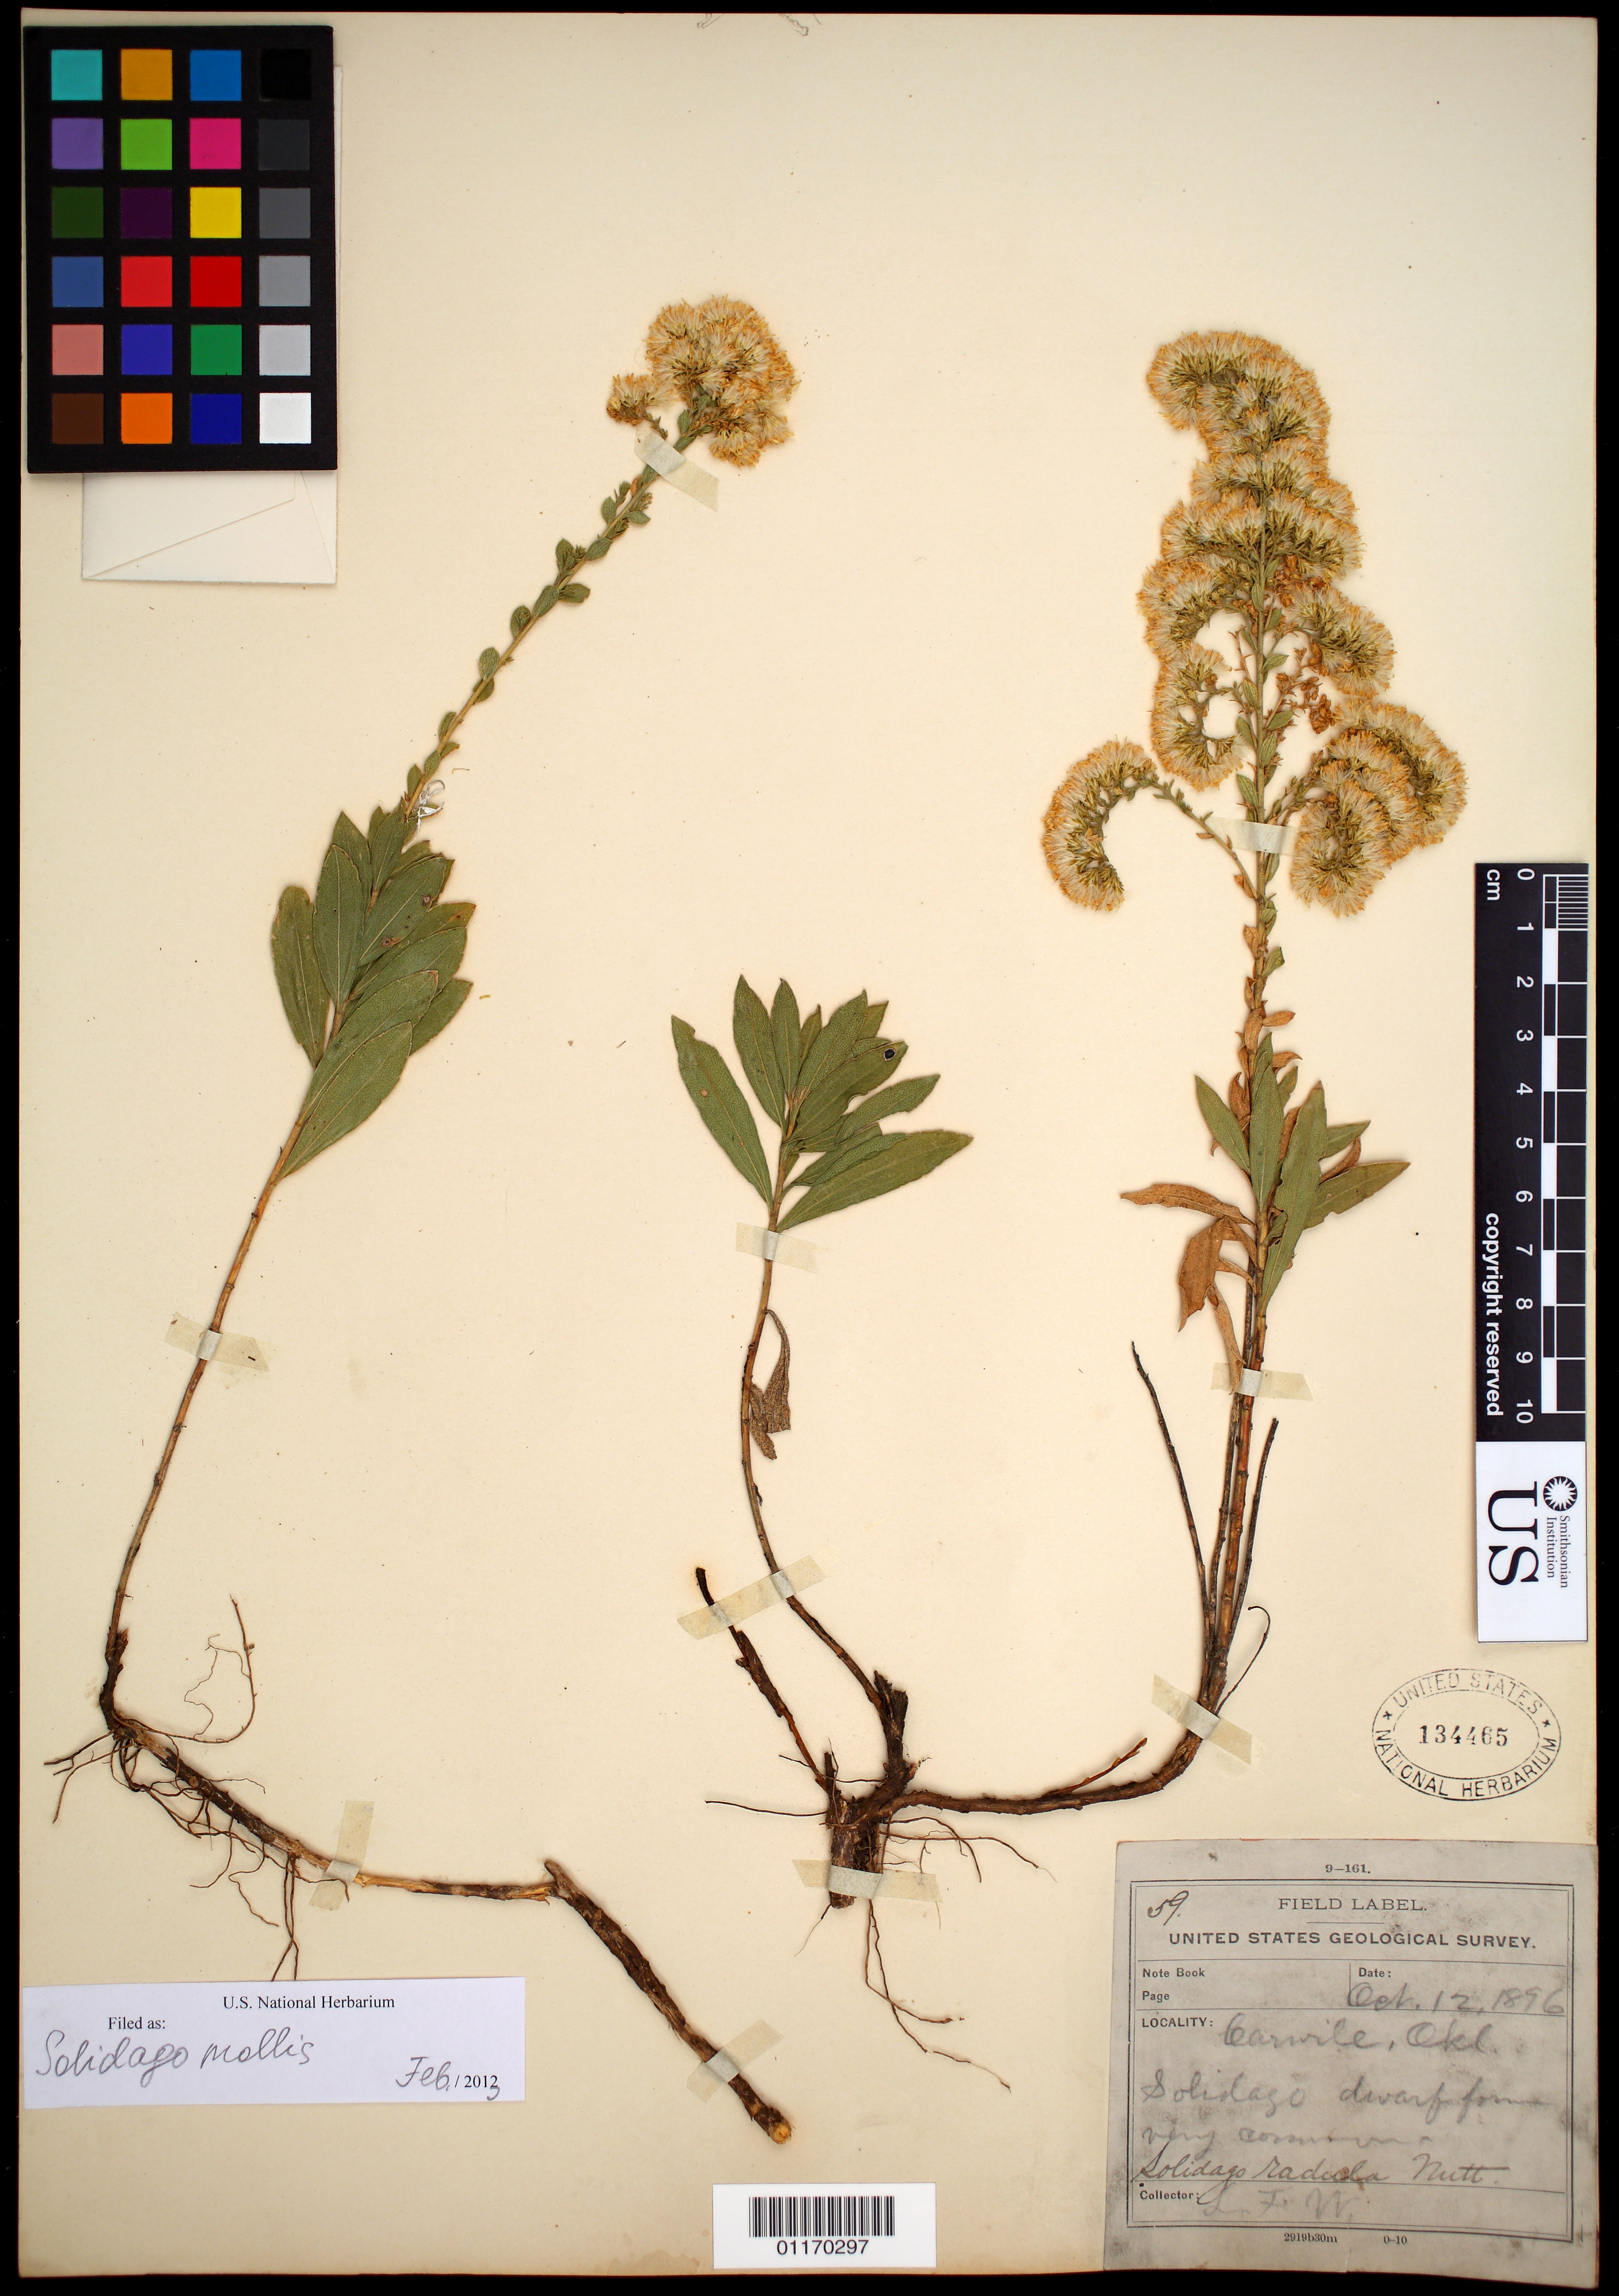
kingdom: Plantae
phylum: Tracheophyta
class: Magnoliopsida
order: Asterales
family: Asteraceae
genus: Solidago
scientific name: Solidago mollis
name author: Bartl.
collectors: L. F. Ward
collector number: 59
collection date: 1896-10-12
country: United States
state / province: Oklahoma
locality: Carville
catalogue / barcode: US 134465